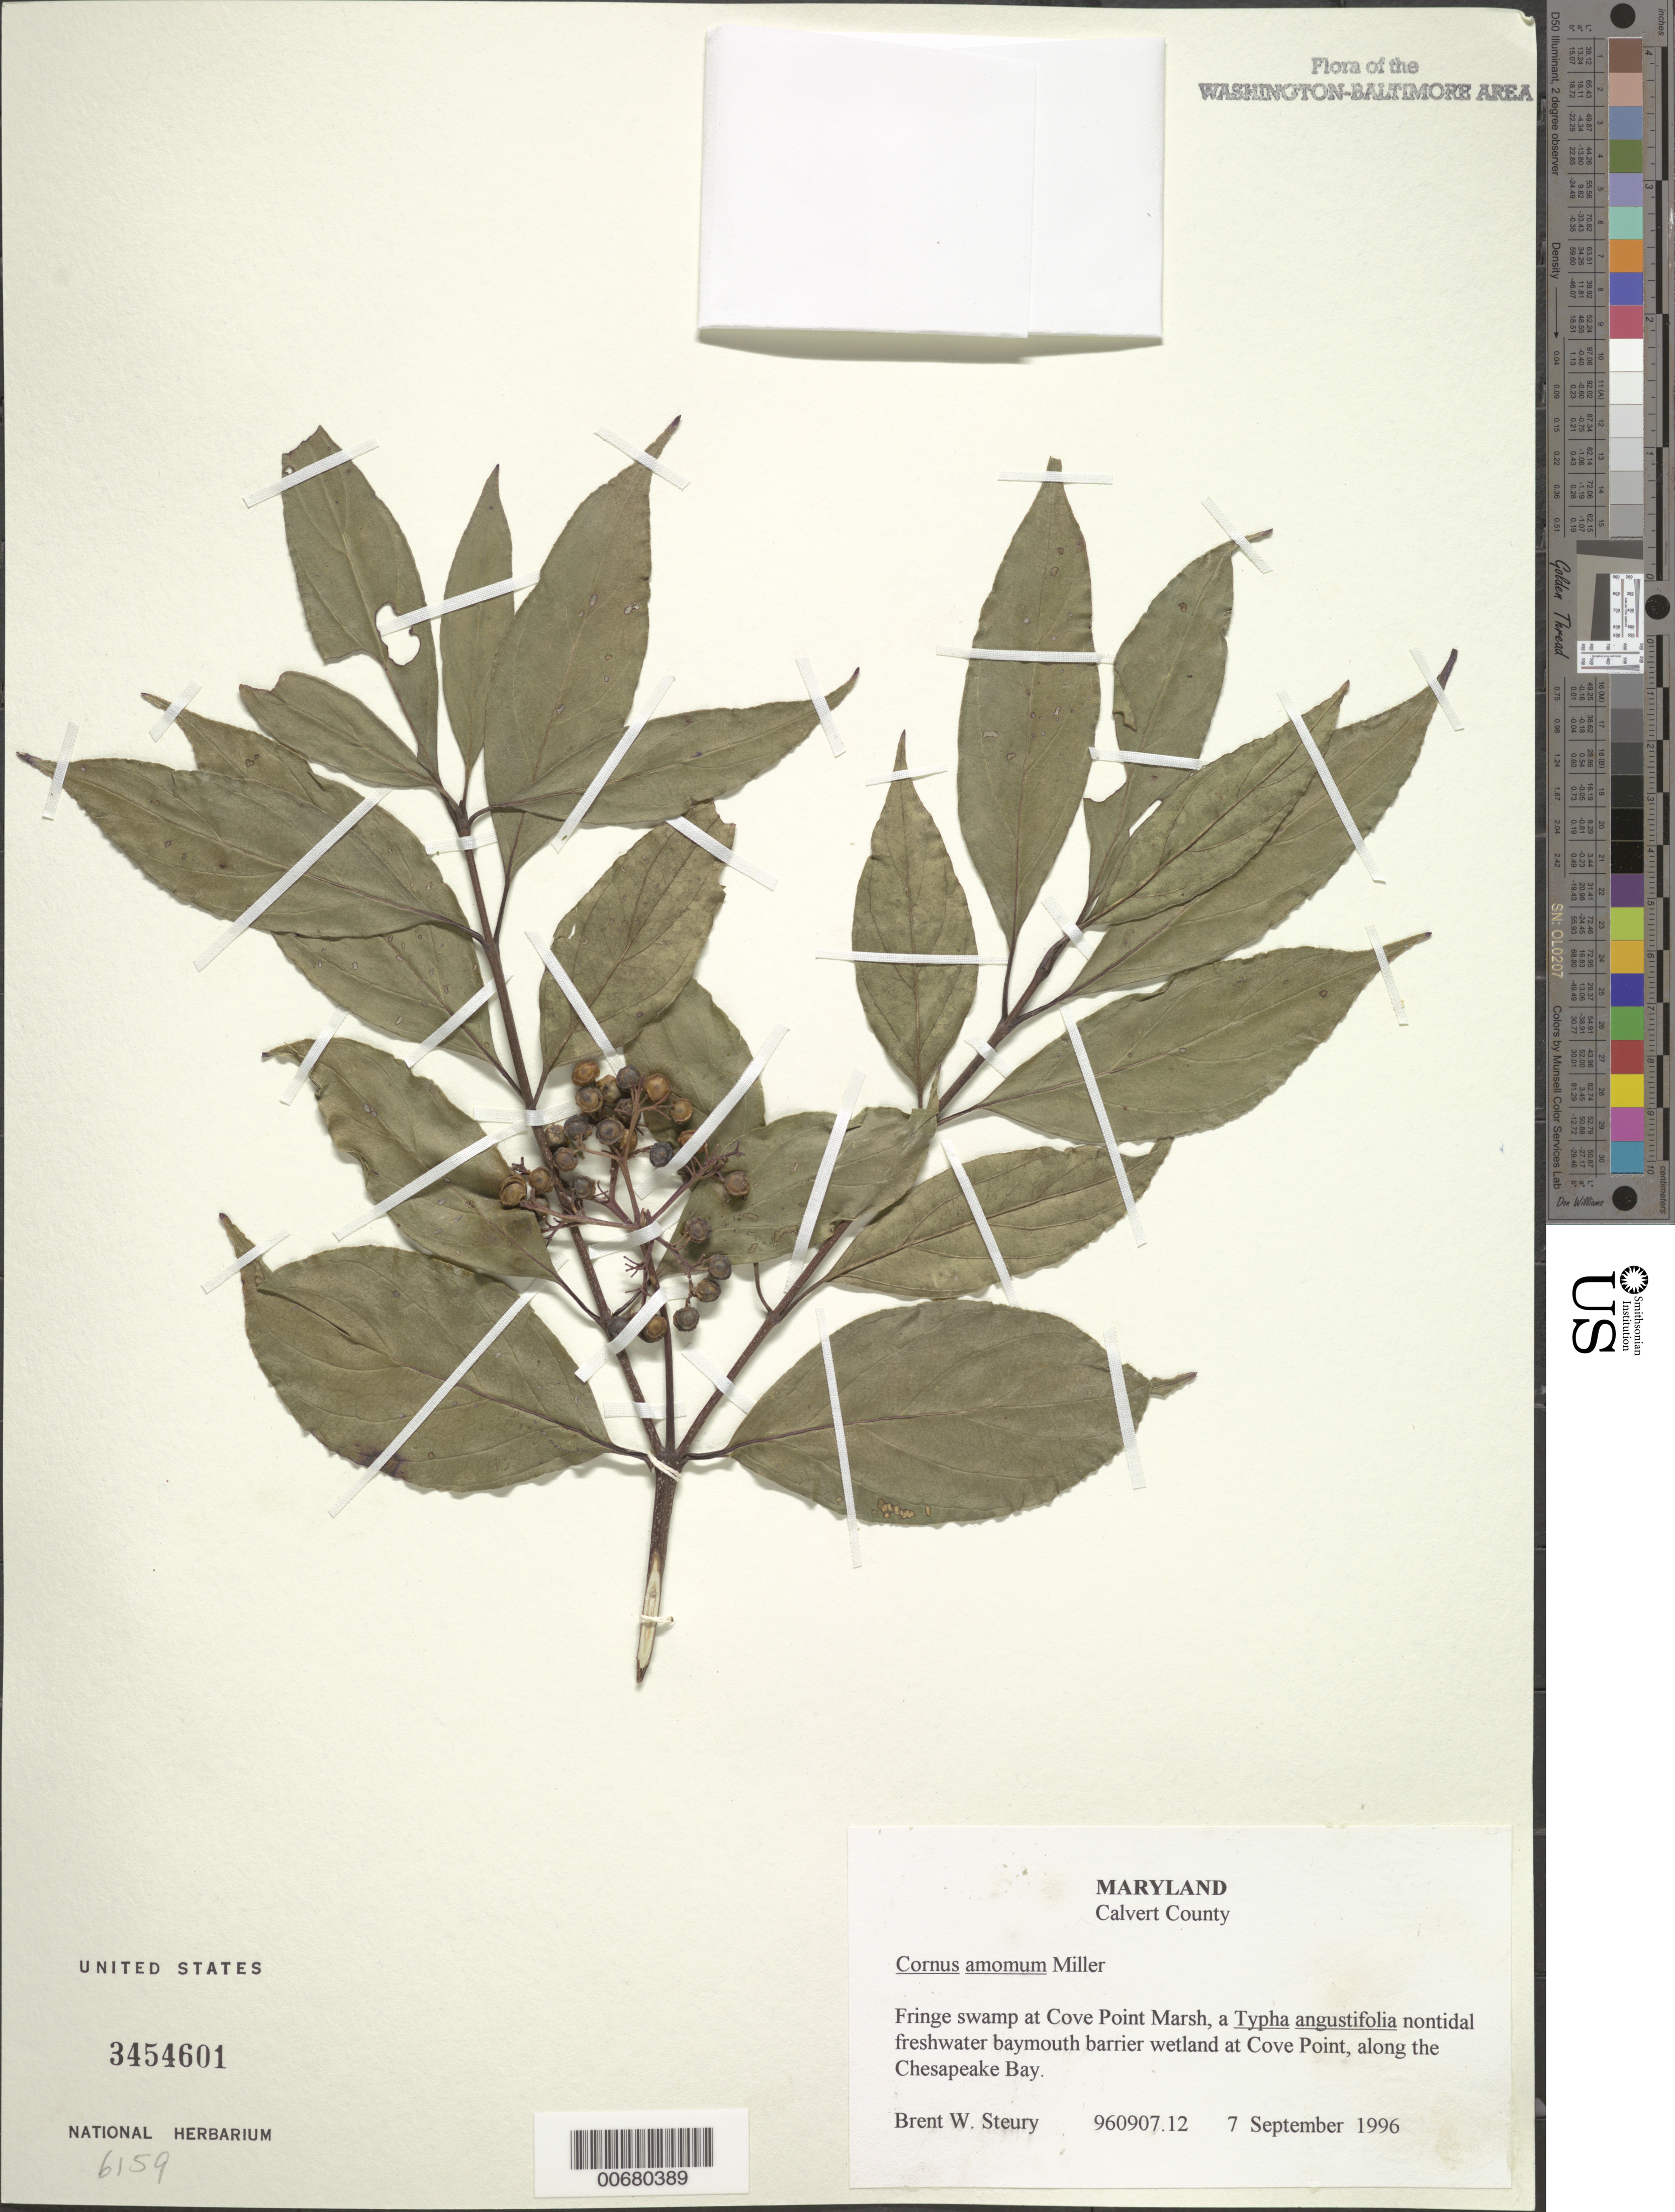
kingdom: Plantae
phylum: Tracheophyta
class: Magnoliopsida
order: Cornales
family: Cornaceae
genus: Cornus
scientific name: Cornus amomum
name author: Mill.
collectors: B. Steury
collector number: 960907.12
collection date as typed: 07 Sep 1996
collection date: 1996-09-07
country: United States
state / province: Maryland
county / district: Calvert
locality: Cove Point Marsh, at Cove Point, along the Chesapeake Bay.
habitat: Fringe swamp, a Typha angustifolia nontidal freshwater baymo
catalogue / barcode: US 3454601